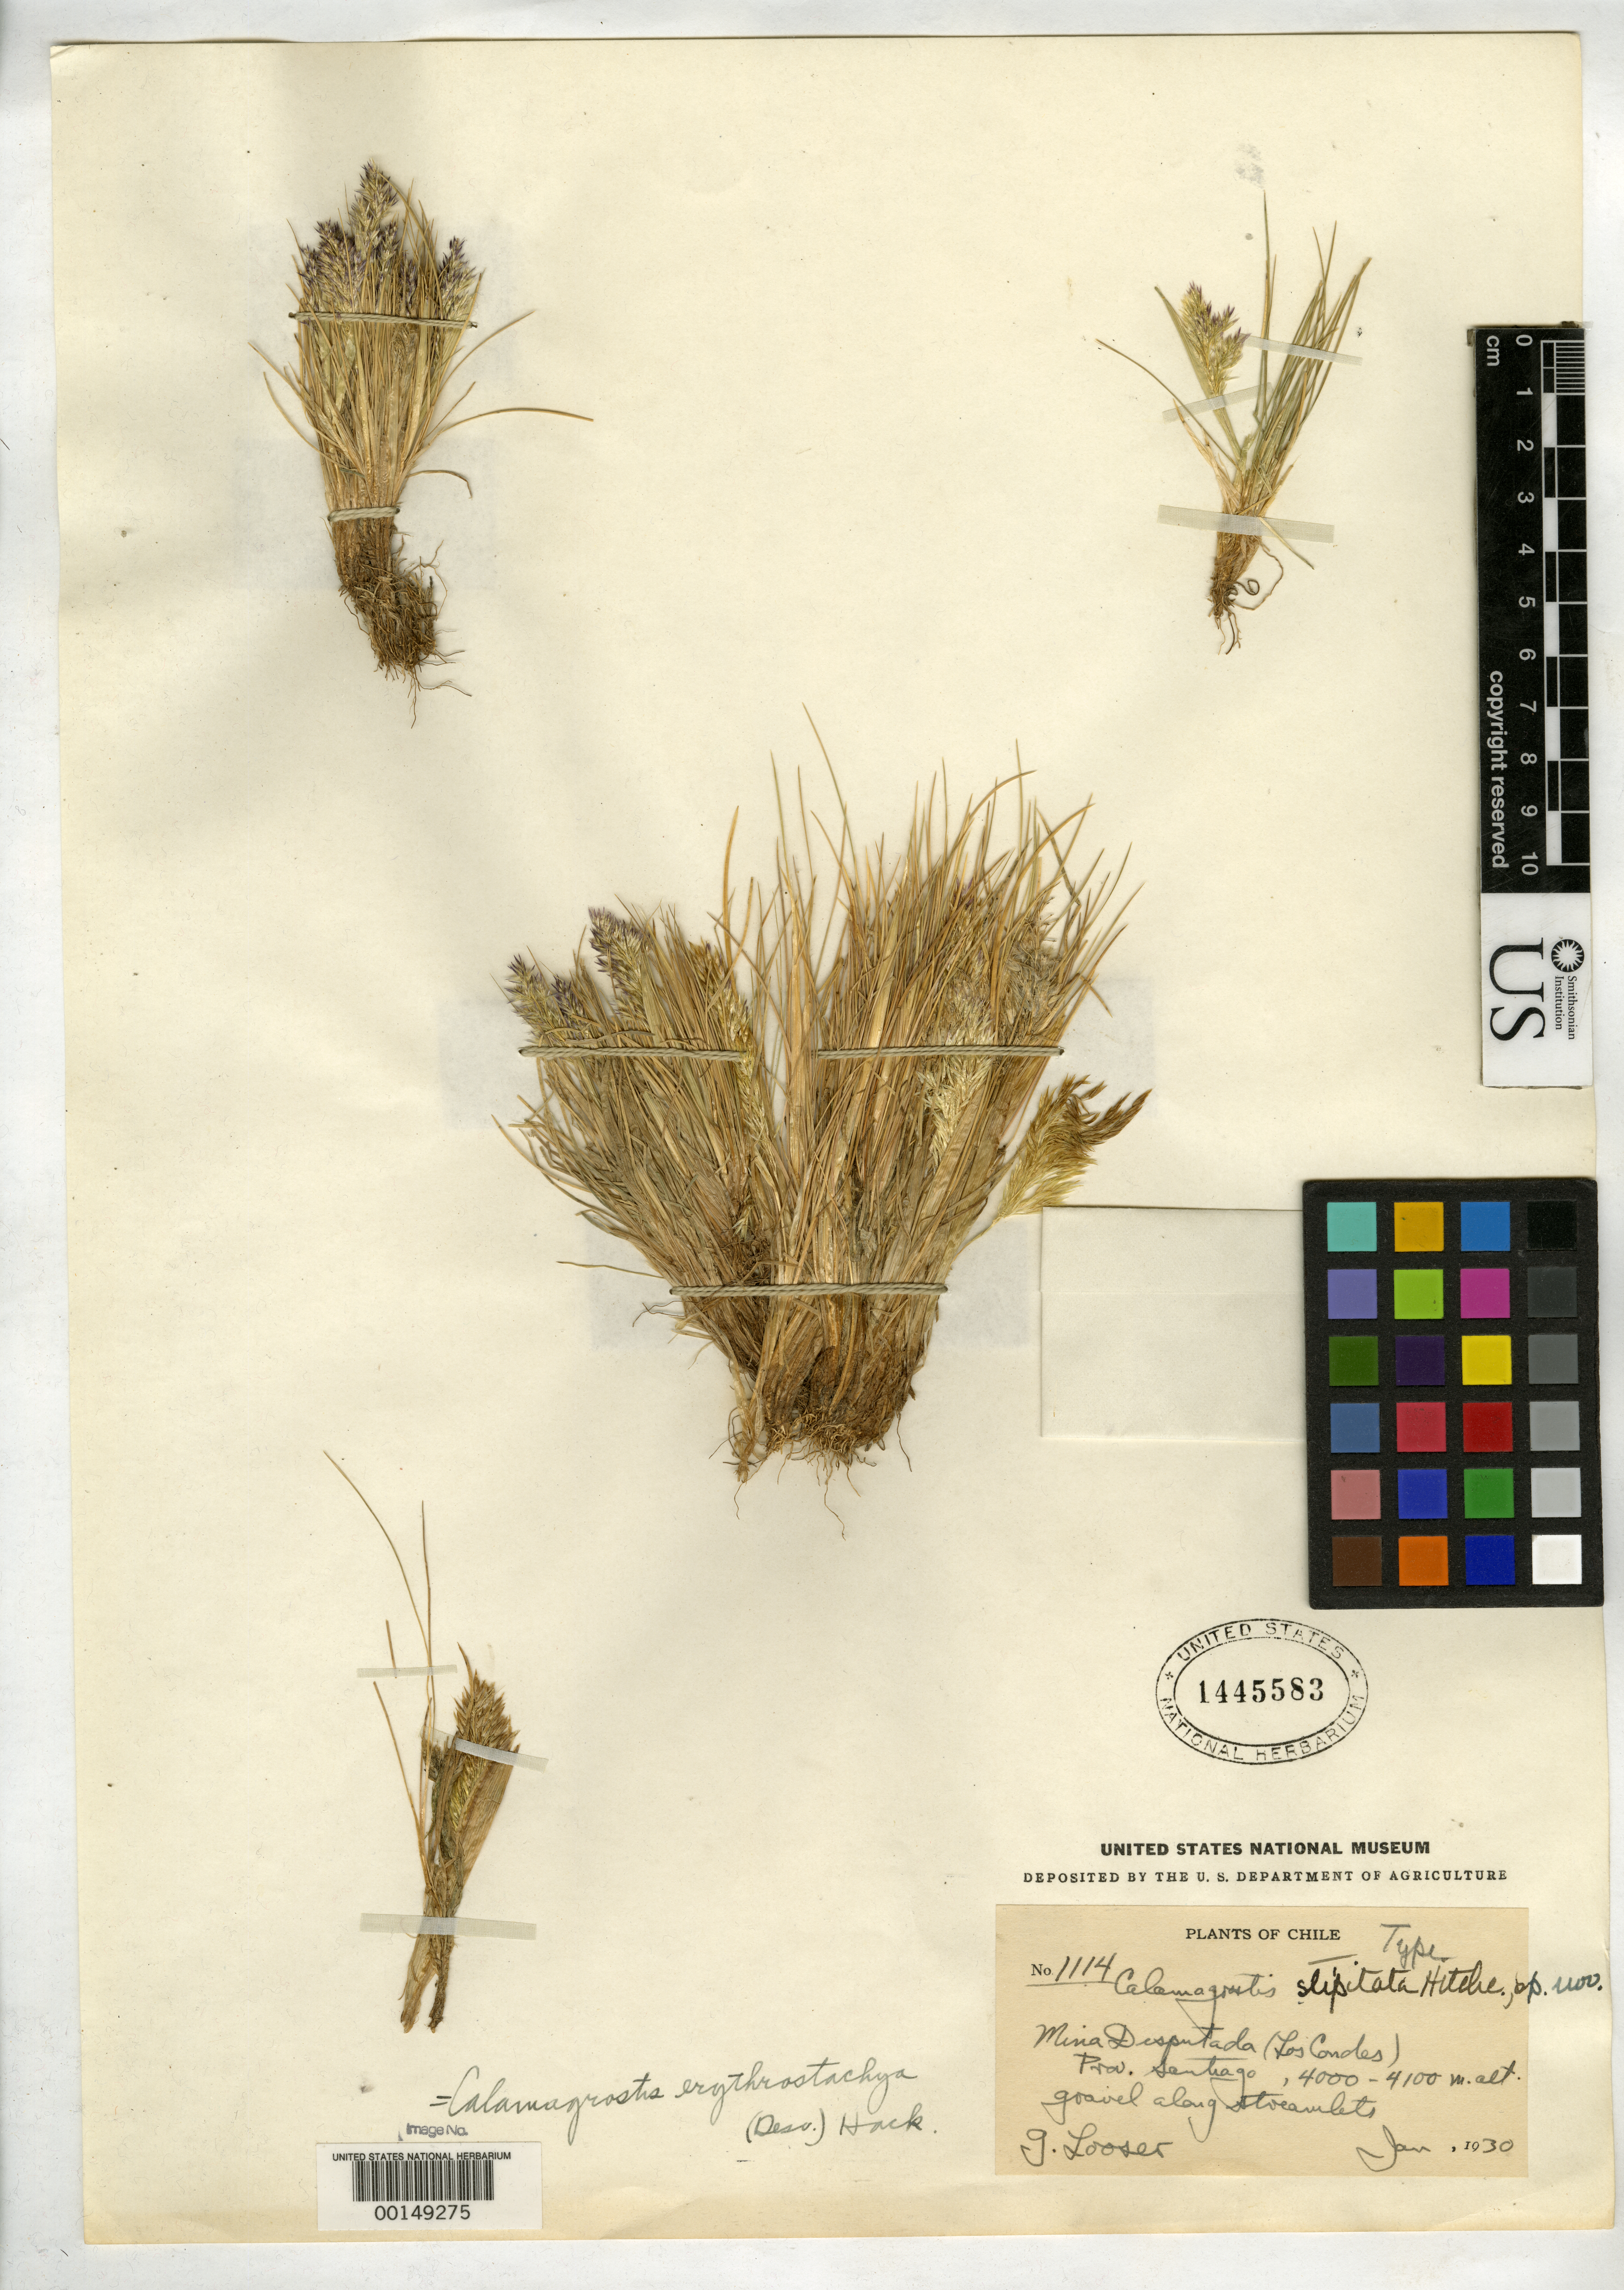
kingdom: Plantae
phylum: Tracheophyta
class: Liliopsida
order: Poales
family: Poaceae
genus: Calamagrostis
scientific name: Calamagrostis stipitata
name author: Hitchc.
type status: Isotype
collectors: G. Looser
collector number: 1114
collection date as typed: Jan 1930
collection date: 1930-01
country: Chile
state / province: Región Metropolitana (RM)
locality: Mina Desputada.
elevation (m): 4000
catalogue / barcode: US 1445583